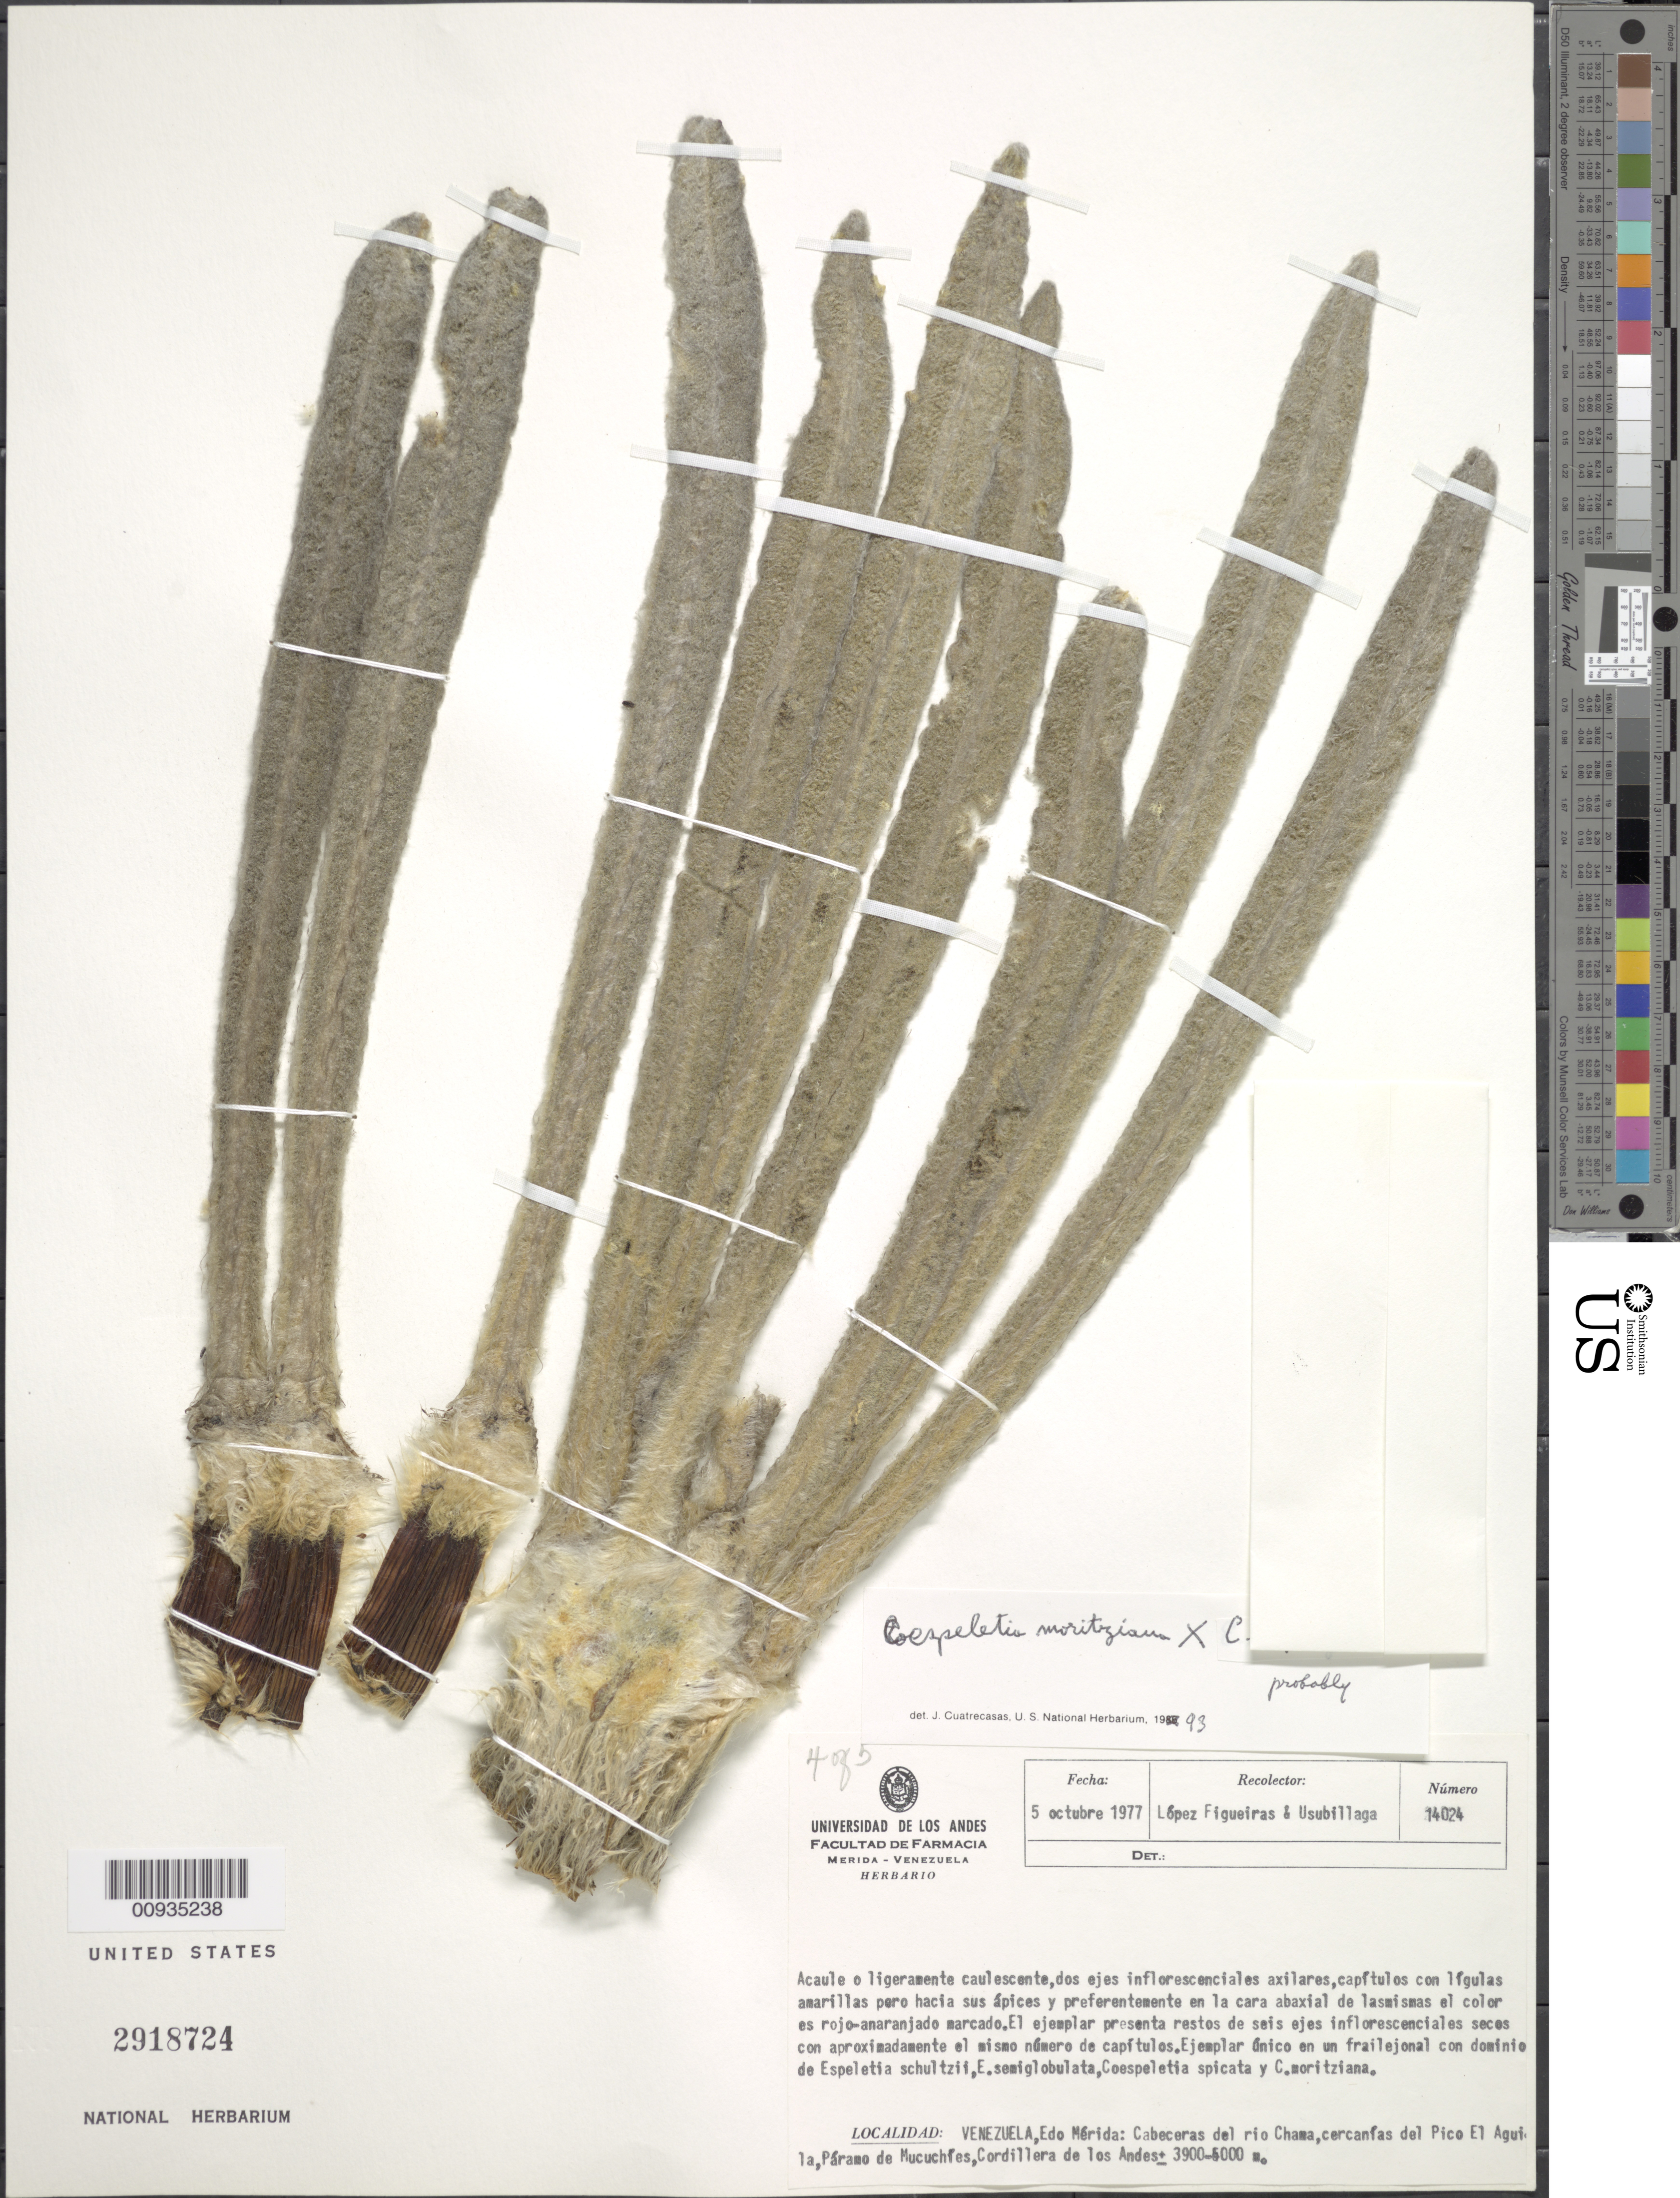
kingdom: Plantae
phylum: Tracheophyta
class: Magnoliopsida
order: Asterales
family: Asteraceae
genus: Coespeletia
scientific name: Coespeletia spicata x C. moritziana (Sch. Bip. ex Wedd.) Cuatrec.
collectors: M. López Figueiras & -- Usubillaga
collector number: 14024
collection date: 1977-10-05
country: Venezuela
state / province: Mérida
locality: Cabeceras del rio Chama, cercanias del pico El Aguila, Paramo de Mucuchies, Cordillera de los Andes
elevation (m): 3900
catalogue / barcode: US 2918724